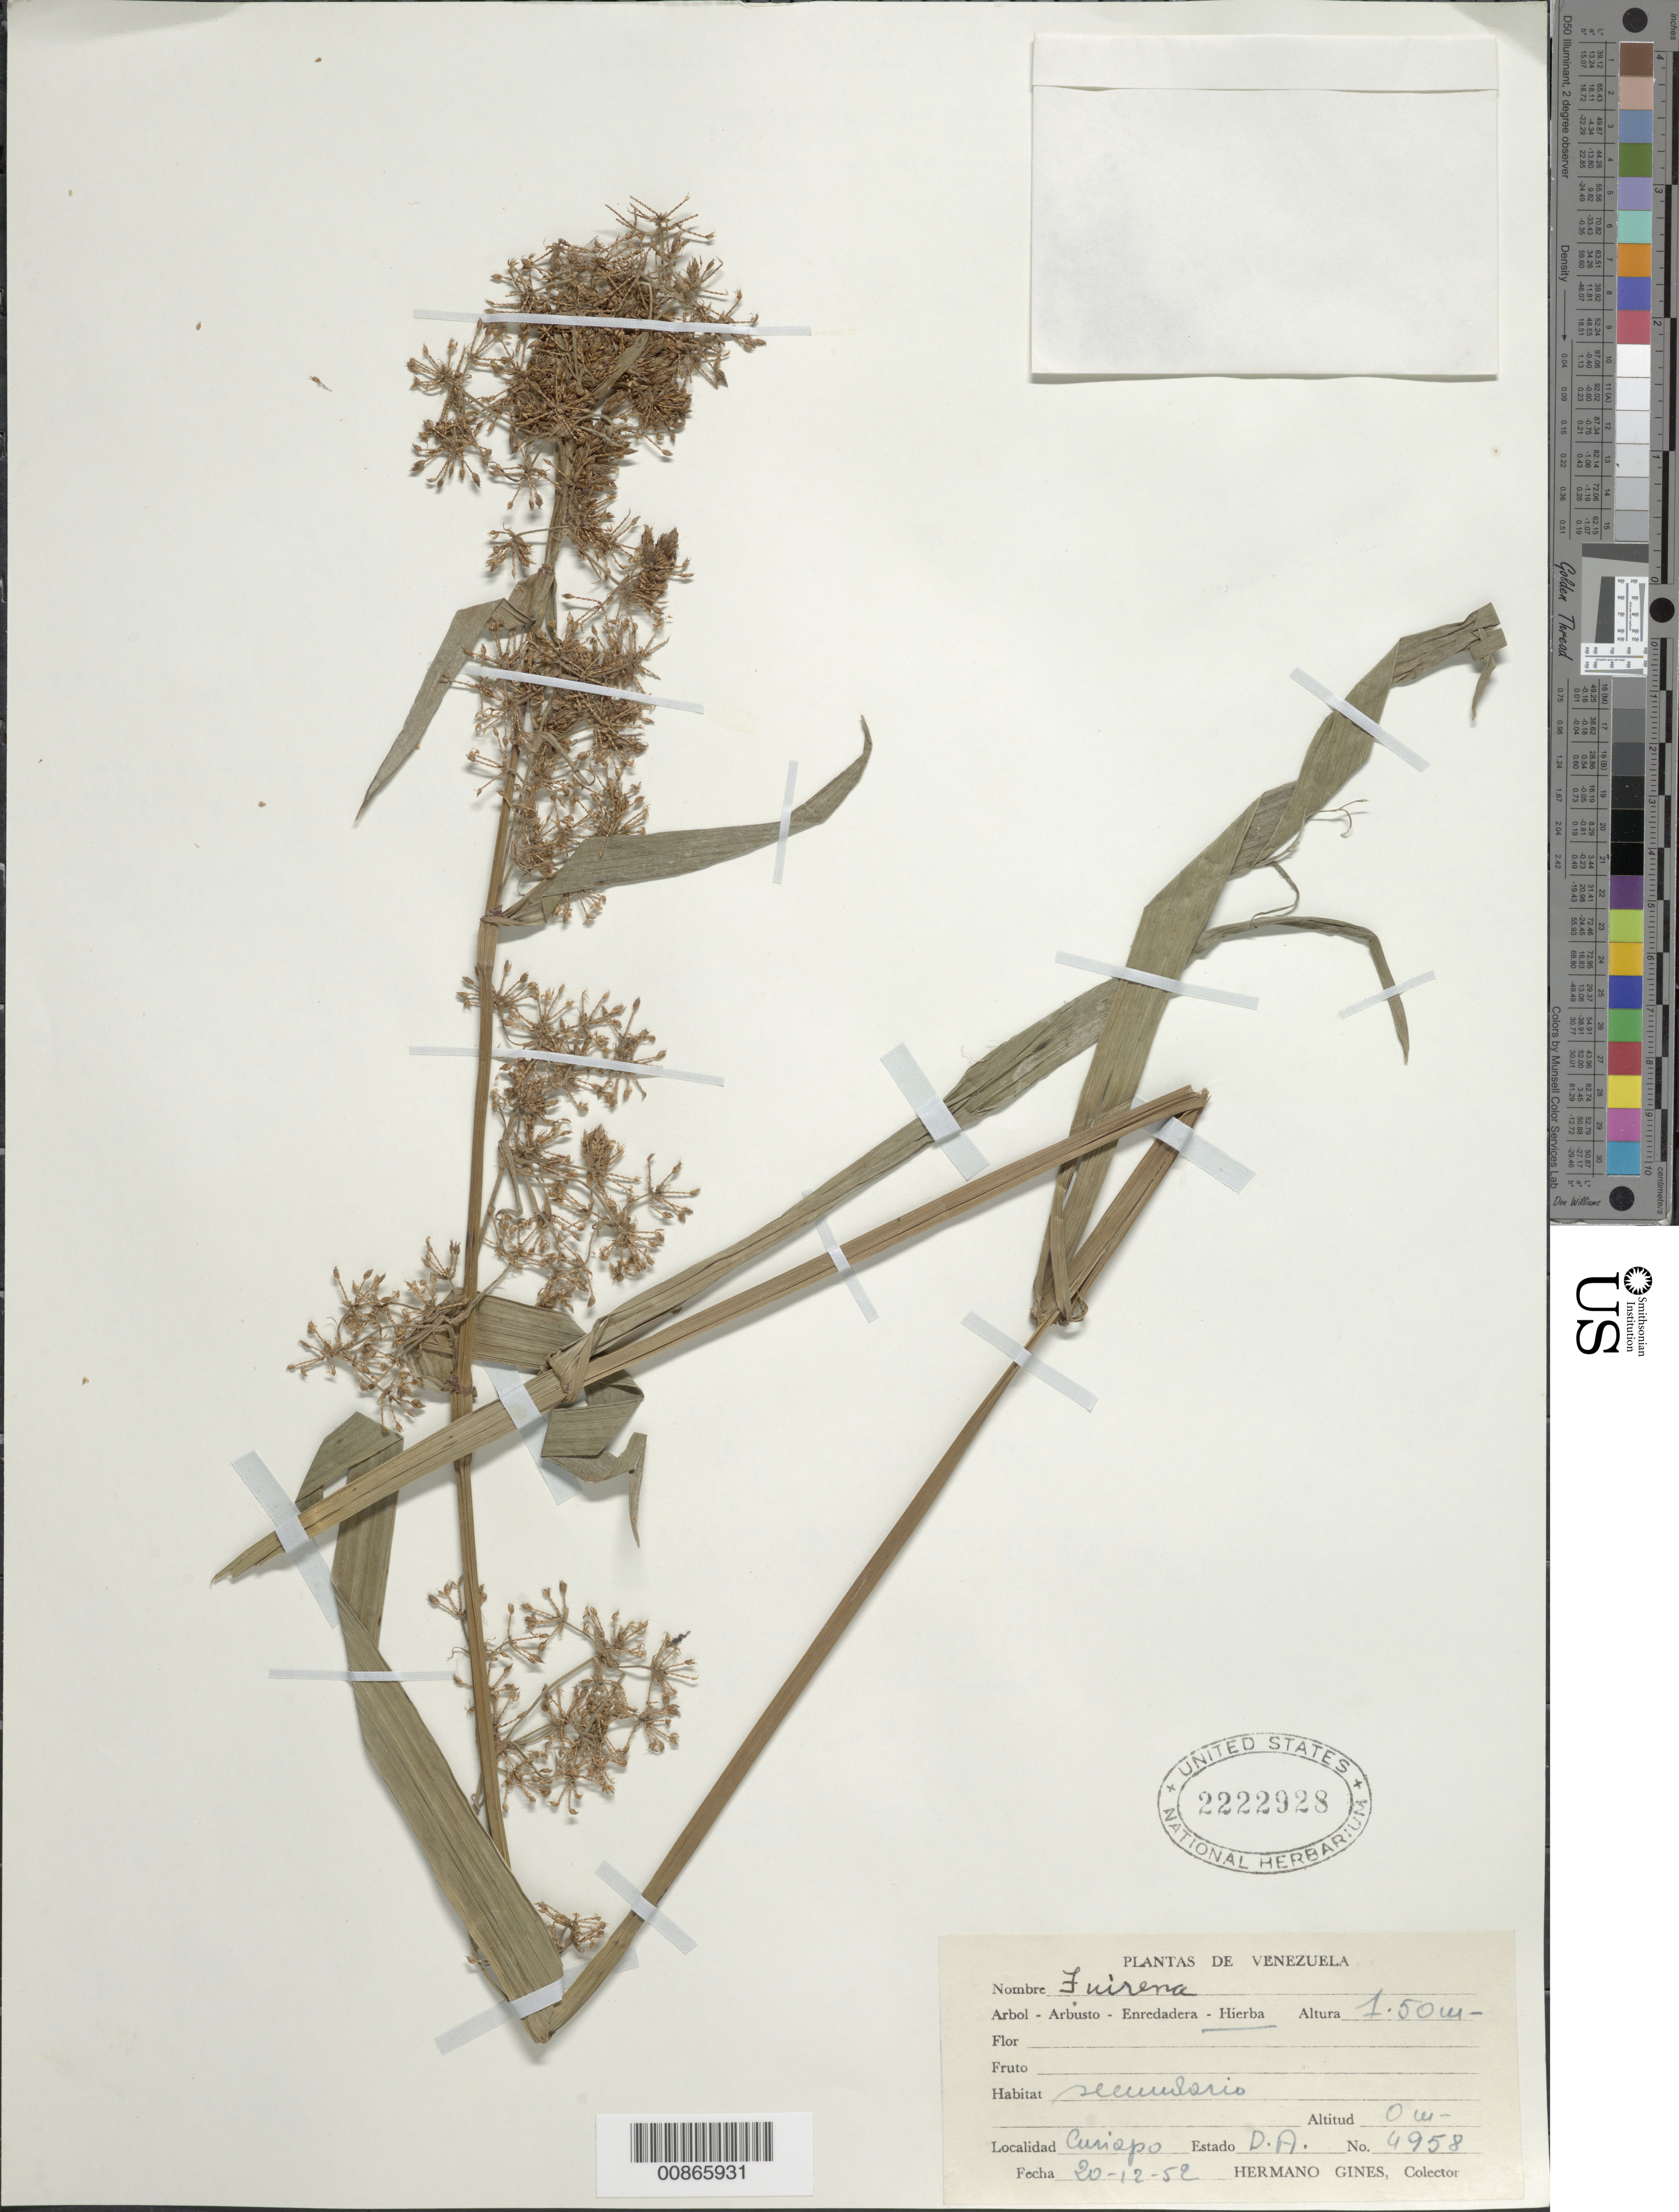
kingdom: Plantae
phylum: Tracheophyta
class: Liliopsida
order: Poales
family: Cyperaceae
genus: Fuirena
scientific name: Fuirena umbellata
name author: Rottb.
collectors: H. Gines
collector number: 4958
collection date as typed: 20-Dec-52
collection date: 1952-12-20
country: Venezuela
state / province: Delta Amacuro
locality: Curiapo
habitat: Secondary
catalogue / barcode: US 2222928